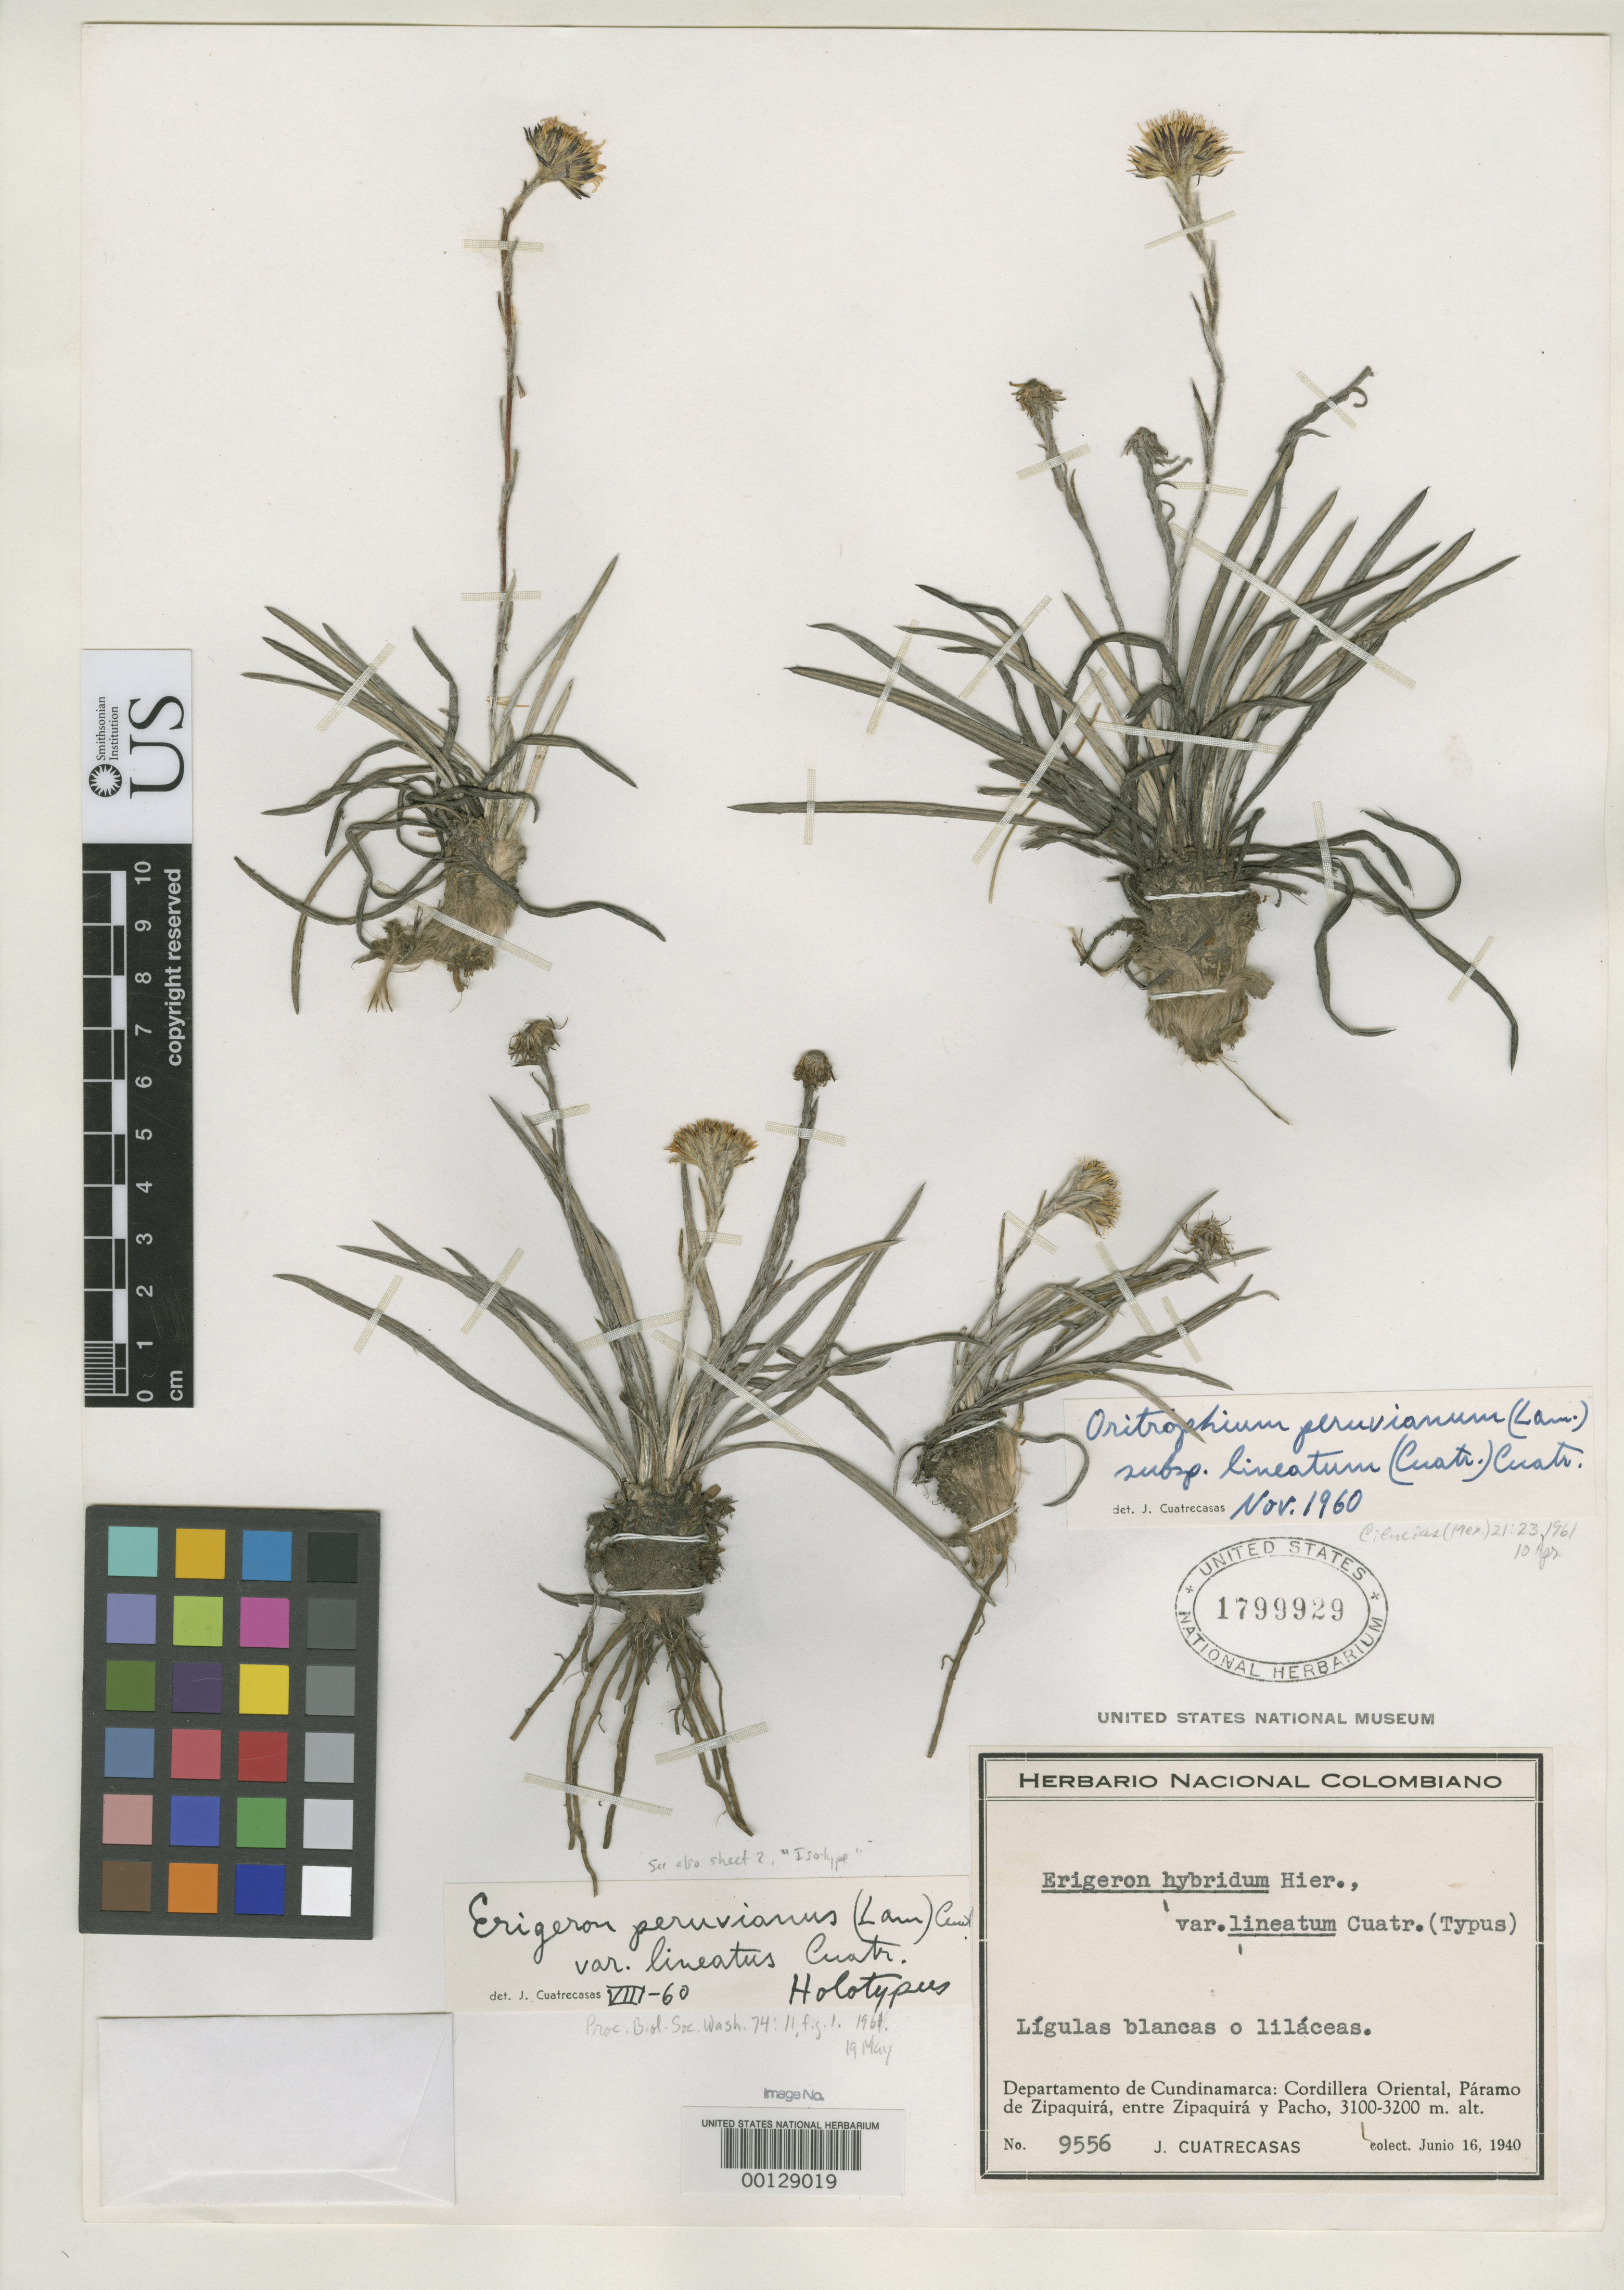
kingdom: Plantae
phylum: Tracheophyta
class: Magnoliopsida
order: Asterales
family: Asteraceae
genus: Erigeron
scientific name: Erigeron peruvianus var. lineatus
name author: Cuatrec.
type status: Holotype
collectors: J. Cuatrecasas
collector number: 9556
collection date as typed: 16 Jun 1940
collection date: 1940-06-16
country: Colombia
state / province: Cundinamarca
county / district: Cordillera Oriental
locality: Páramo de Zipaquira, between Zipaquira and Pacho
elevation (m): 3100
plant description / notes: "Sheet 2" (US 1799930) is annotated as "Isotype" by Cuatrecasas.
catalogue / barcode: US 1799929